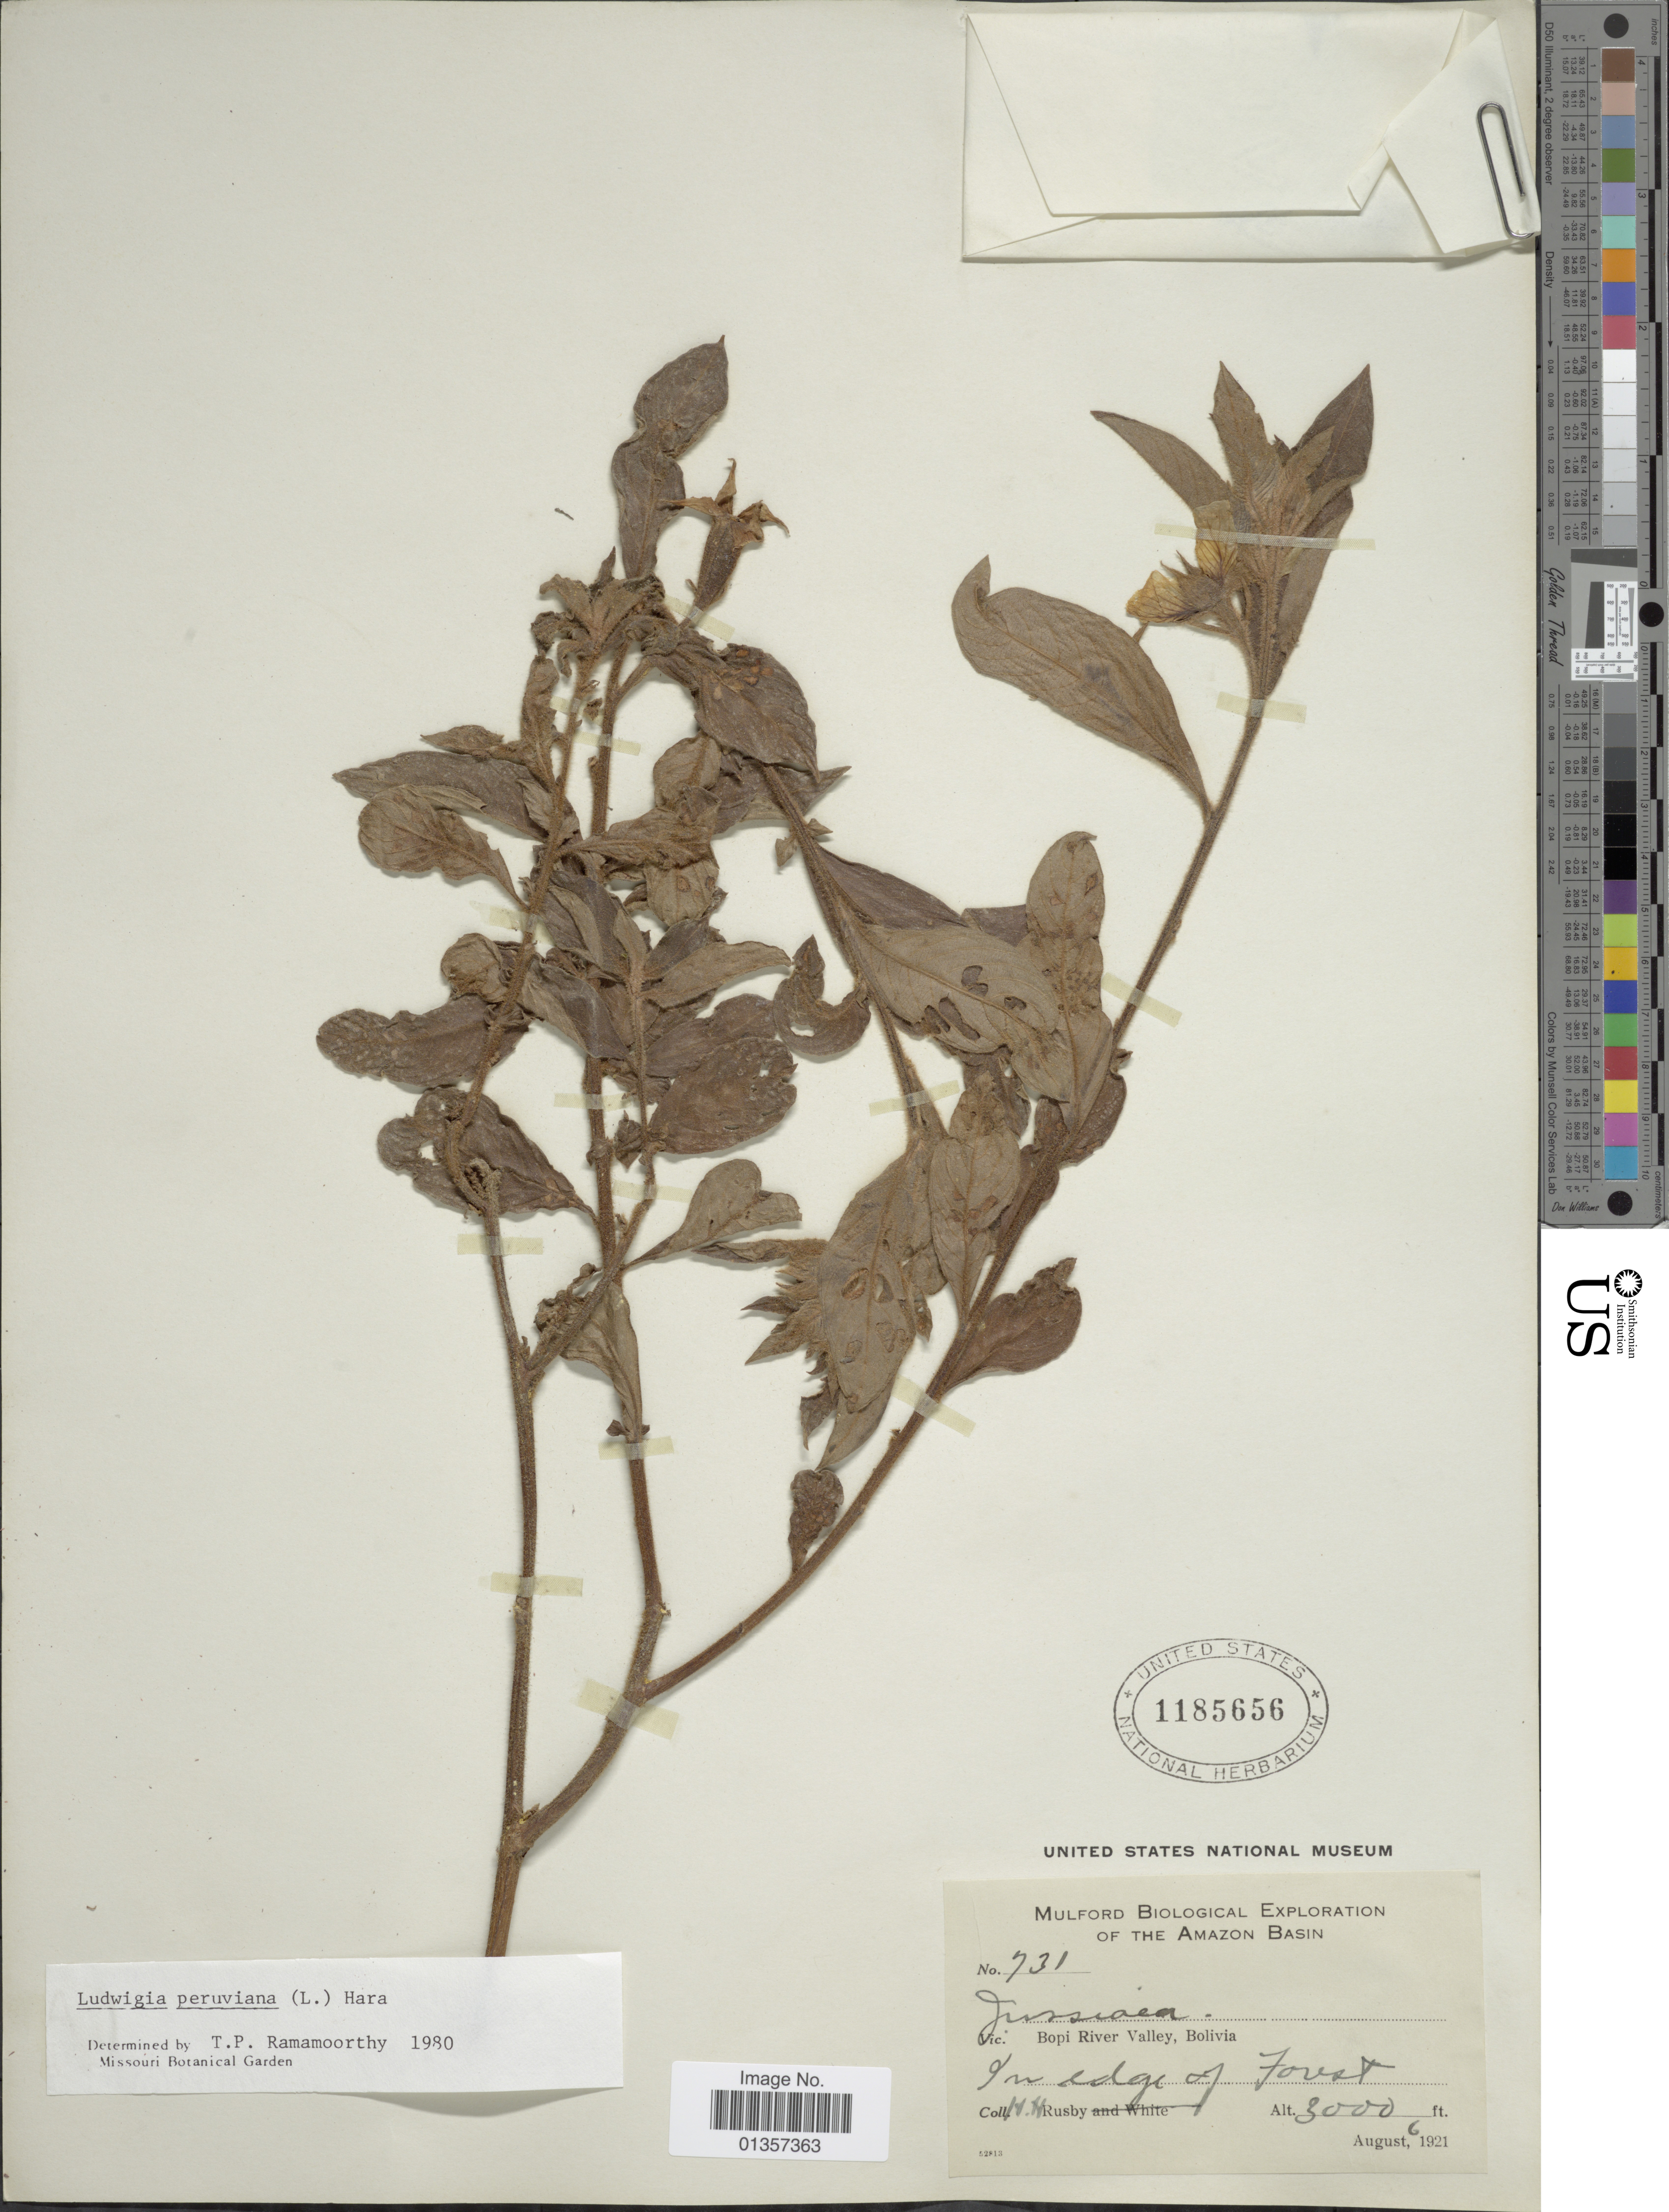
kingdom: Plantae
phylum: Tracheophyta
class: Magnoliopsida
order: Myrtales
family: Onagraceae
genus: Ludwigia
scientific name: Ludwigia peruviana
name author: (L.) H. Hara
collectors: H. H. Rusby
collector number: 731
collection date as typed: August 6, 1921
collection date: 1921-08-06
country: Bolivia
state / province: La Paz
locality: Bopi River Valley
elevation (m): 914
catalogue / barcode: US 1185656